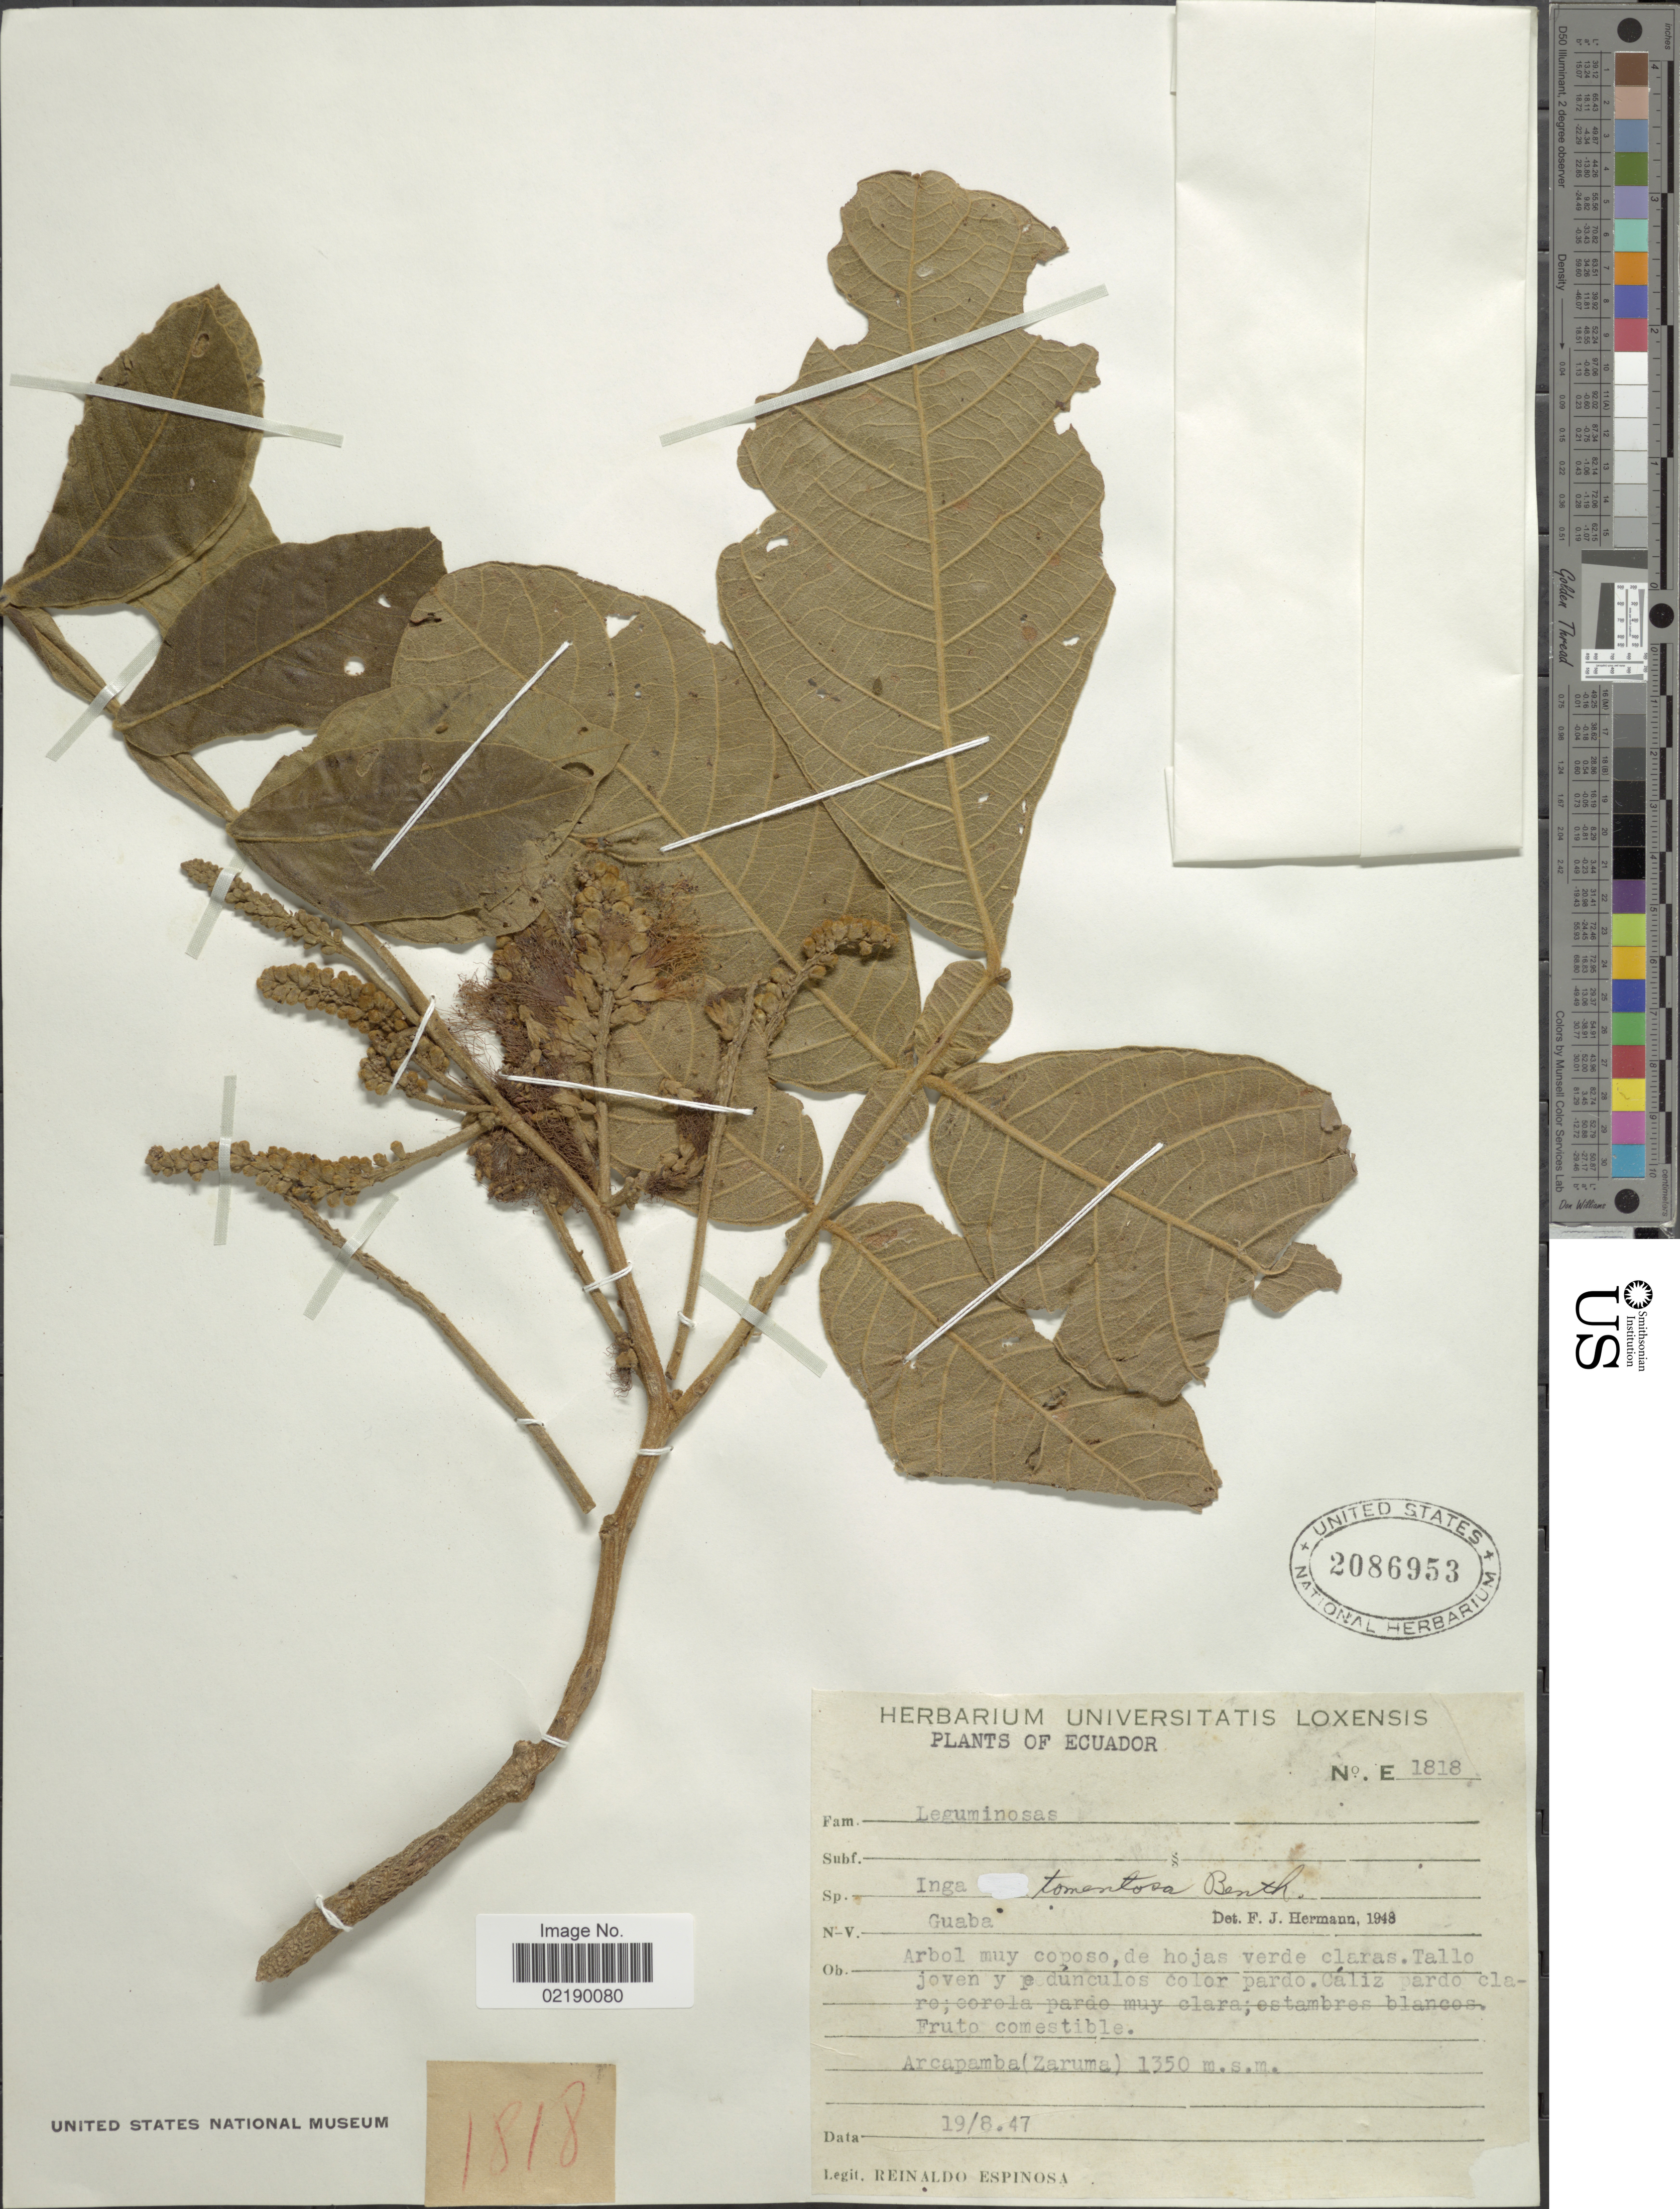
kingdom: Plantae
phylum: Tracheophyta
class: Magnoliopsida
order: Fabales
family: Fabaceae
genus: Inga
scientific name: Inga tomentosa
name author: Benth.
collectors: R. Espinosa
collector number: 1818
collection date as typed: Transcribed d/m/y: 19/8/47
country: Ecuador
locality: Arcapamba (Zaruma)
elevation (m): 1350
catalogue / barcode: US 2086953